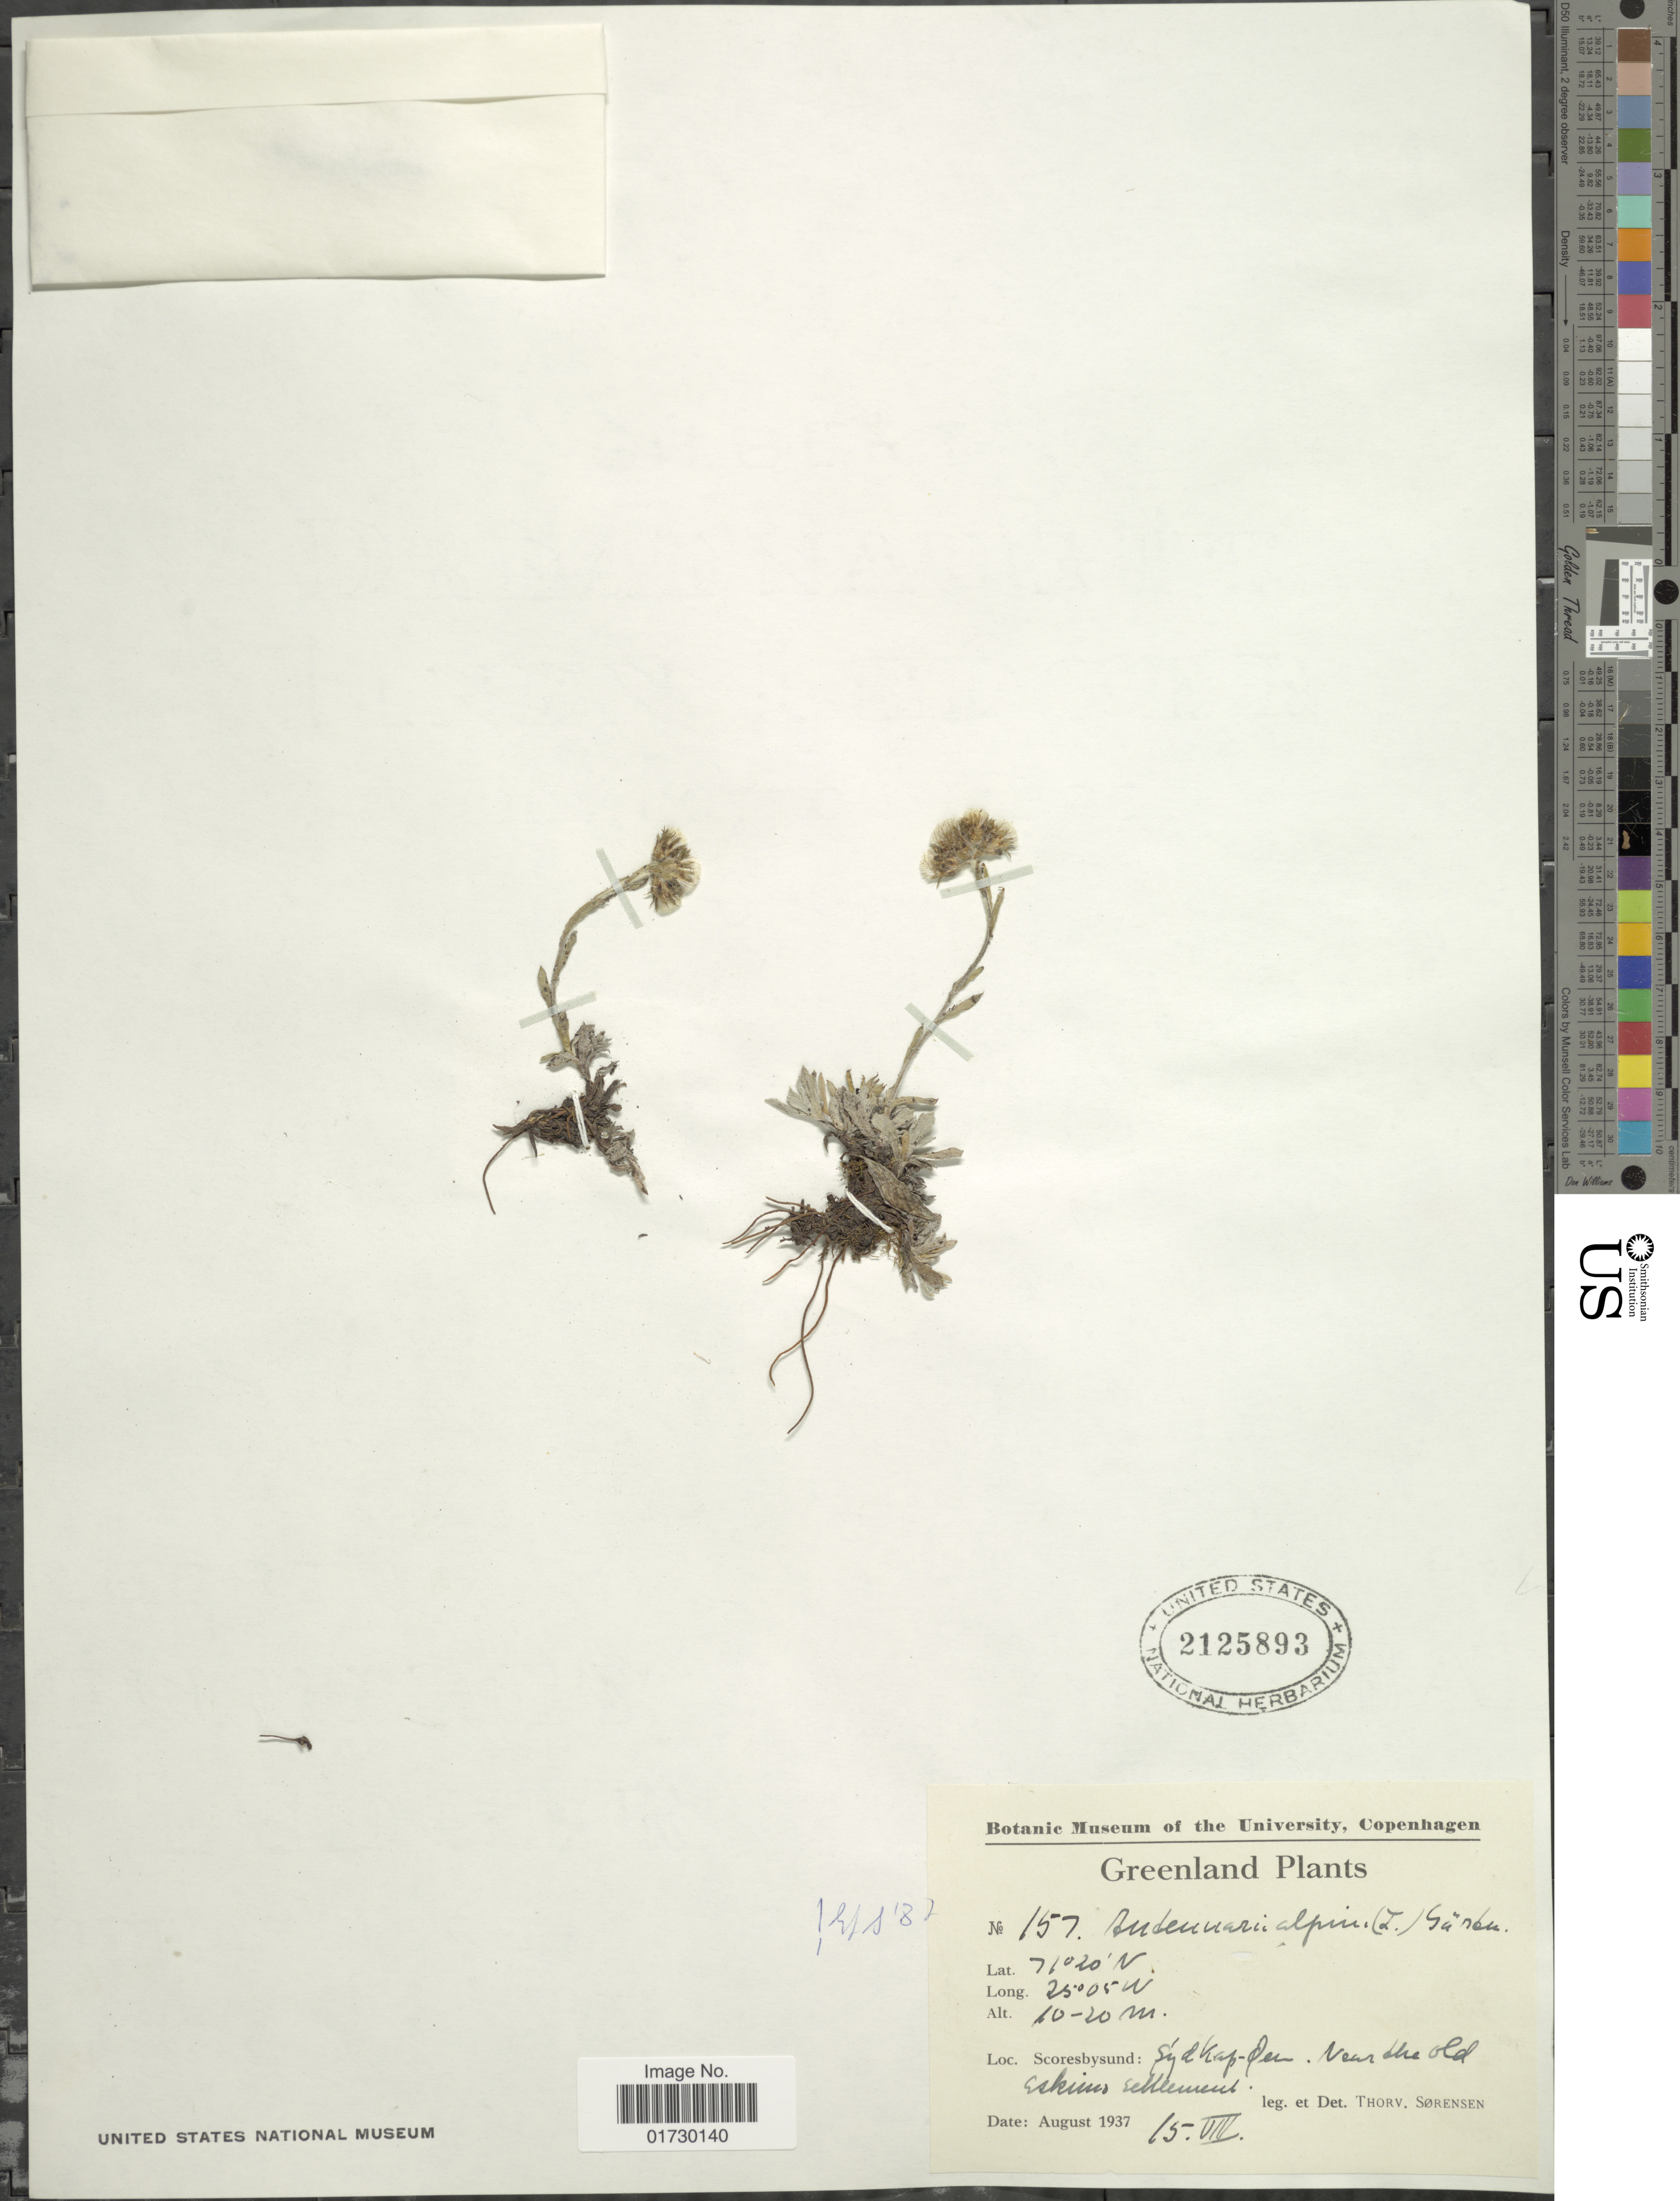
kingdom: Plantae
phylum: Tracheophyta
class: Magnoliopsida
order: Asterales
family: Asteraceae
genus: Antennaria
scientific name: Antennaria alpina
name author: (L.) Gaertn.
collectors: T. Sorensen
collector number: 157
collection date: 1937-08-15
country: Greenland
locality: Scoresbysund: Syd Kap-Qen, Near the old Eskimo settlement.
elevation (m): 10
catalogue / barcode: US 2125893